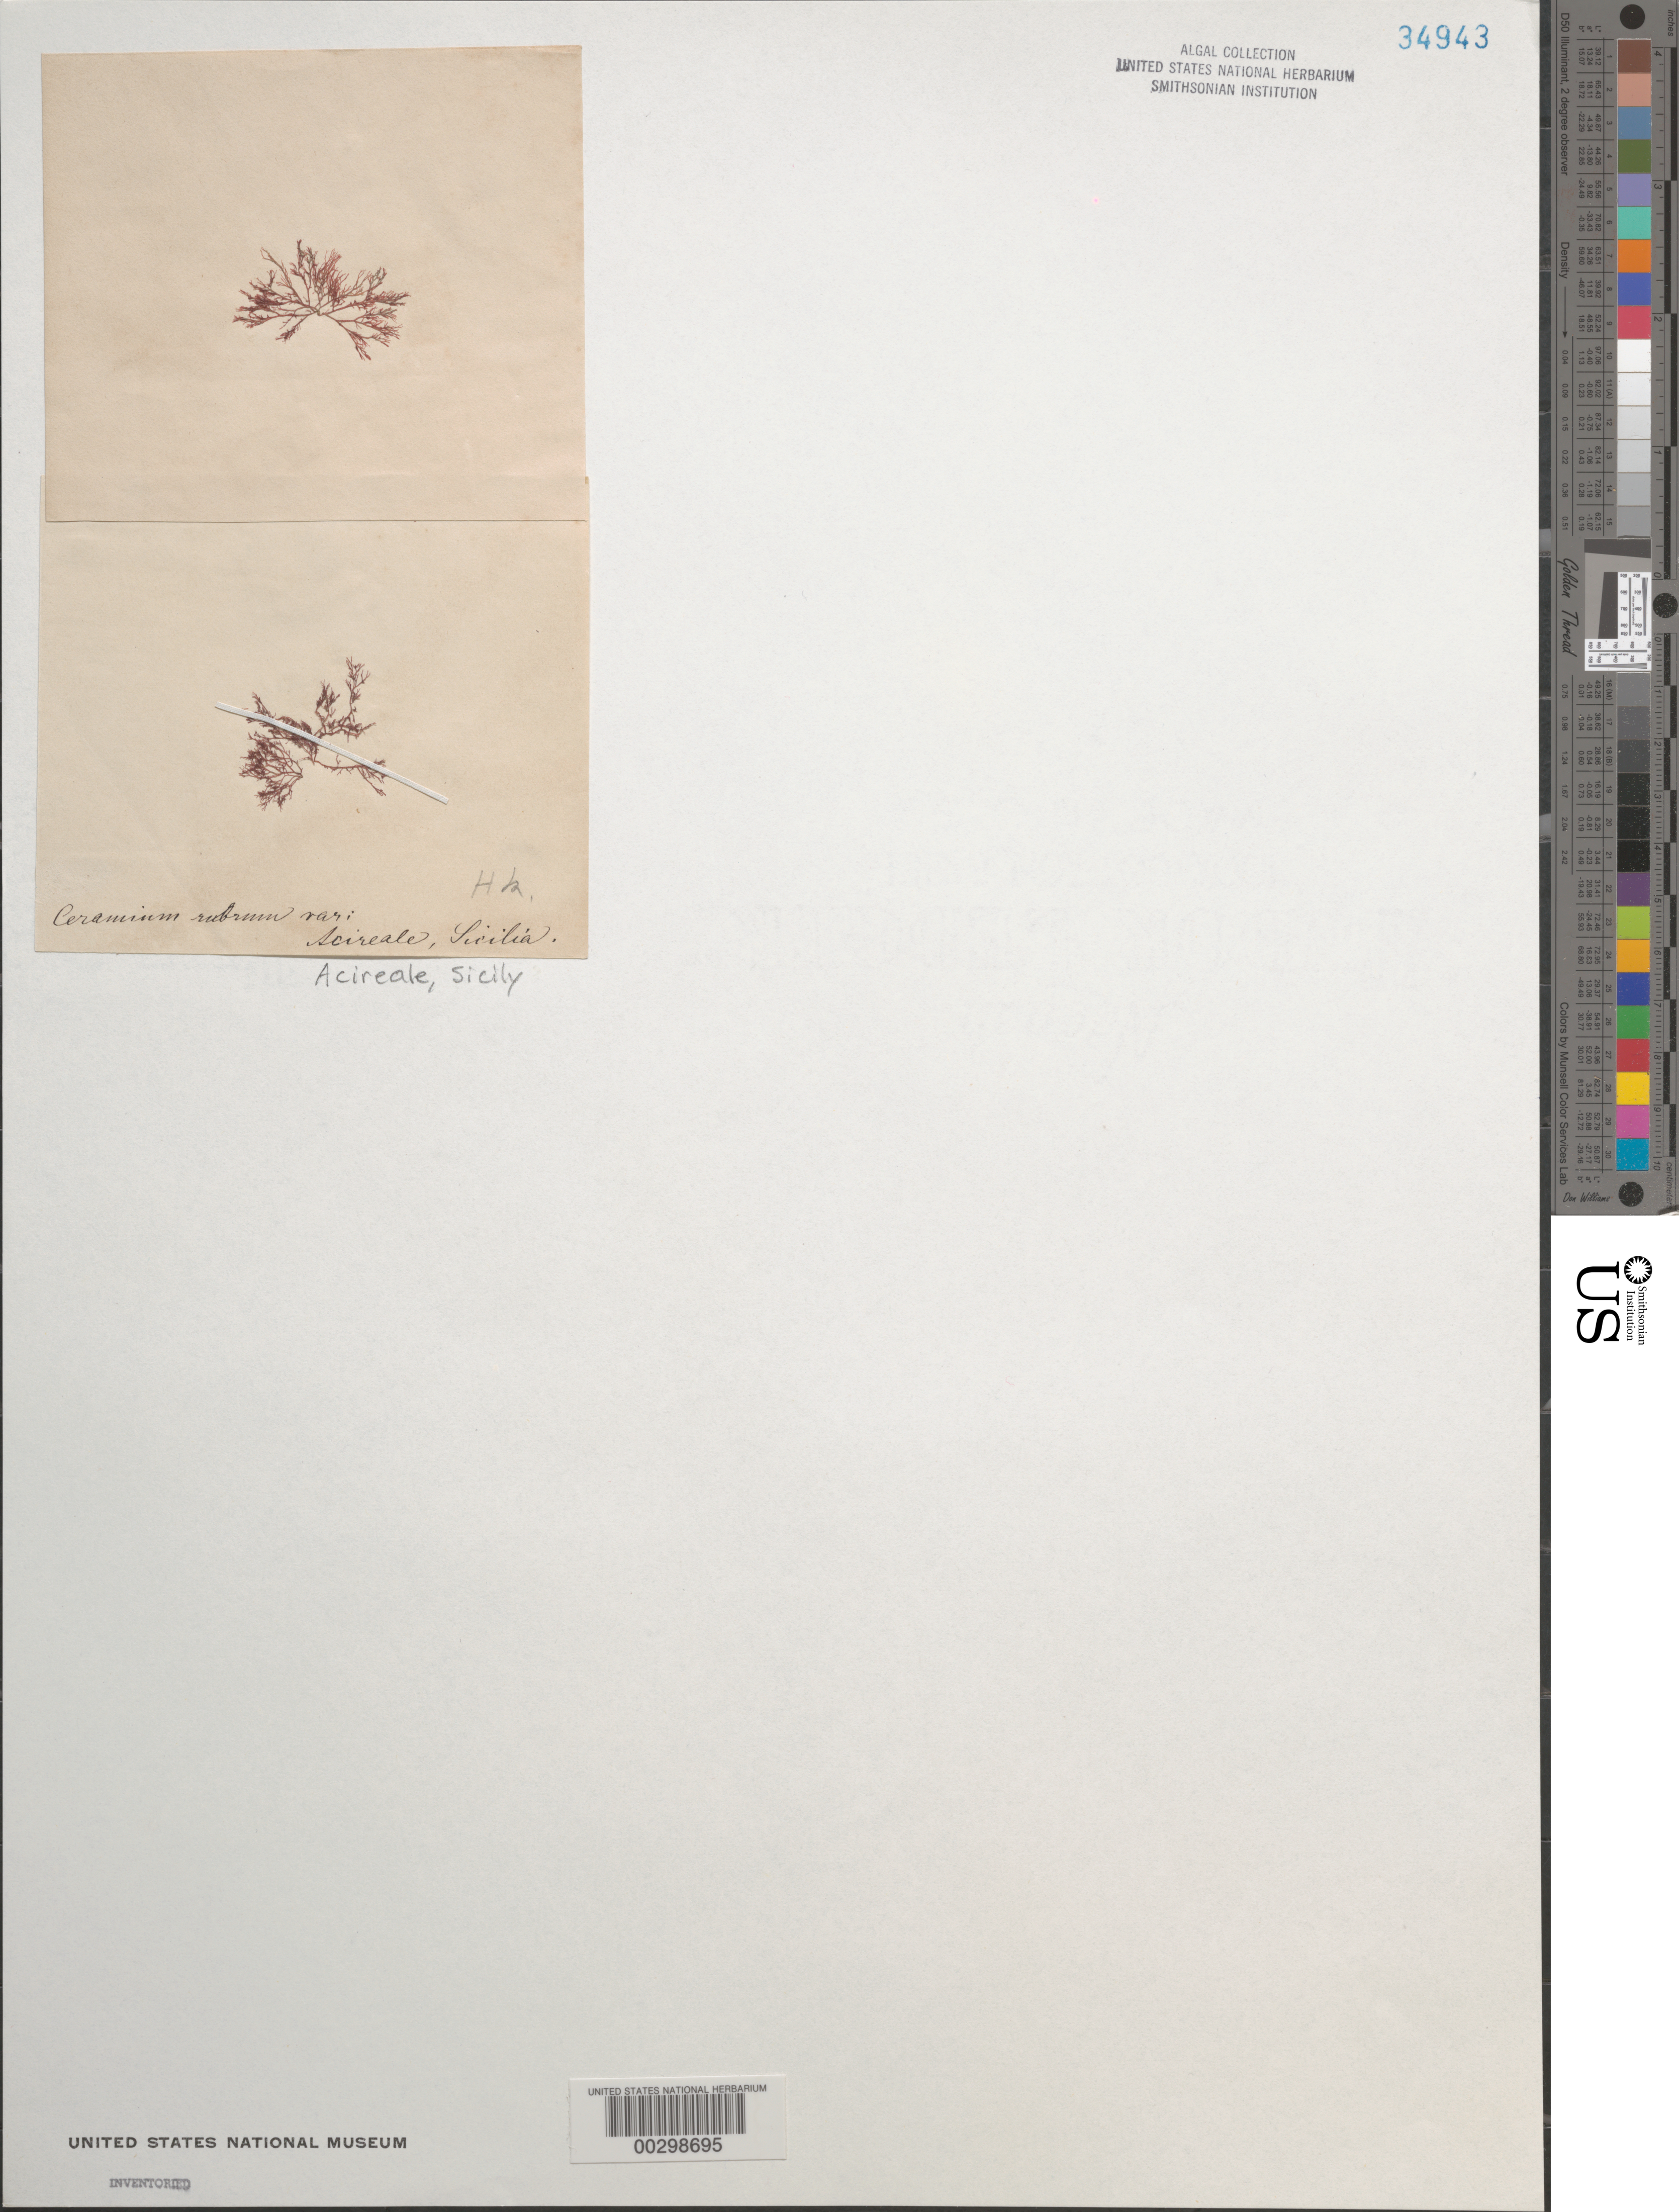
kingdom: Plantae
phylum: Rhodophyta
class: Florideophyceae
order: Ceramiales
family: Ceramiaceae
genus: Ceramium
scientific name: Ceramium rubrum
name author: C. Agardh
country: Italy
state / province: Siciliana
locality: prope Dreponaw (see notes)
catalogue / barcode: US 34943